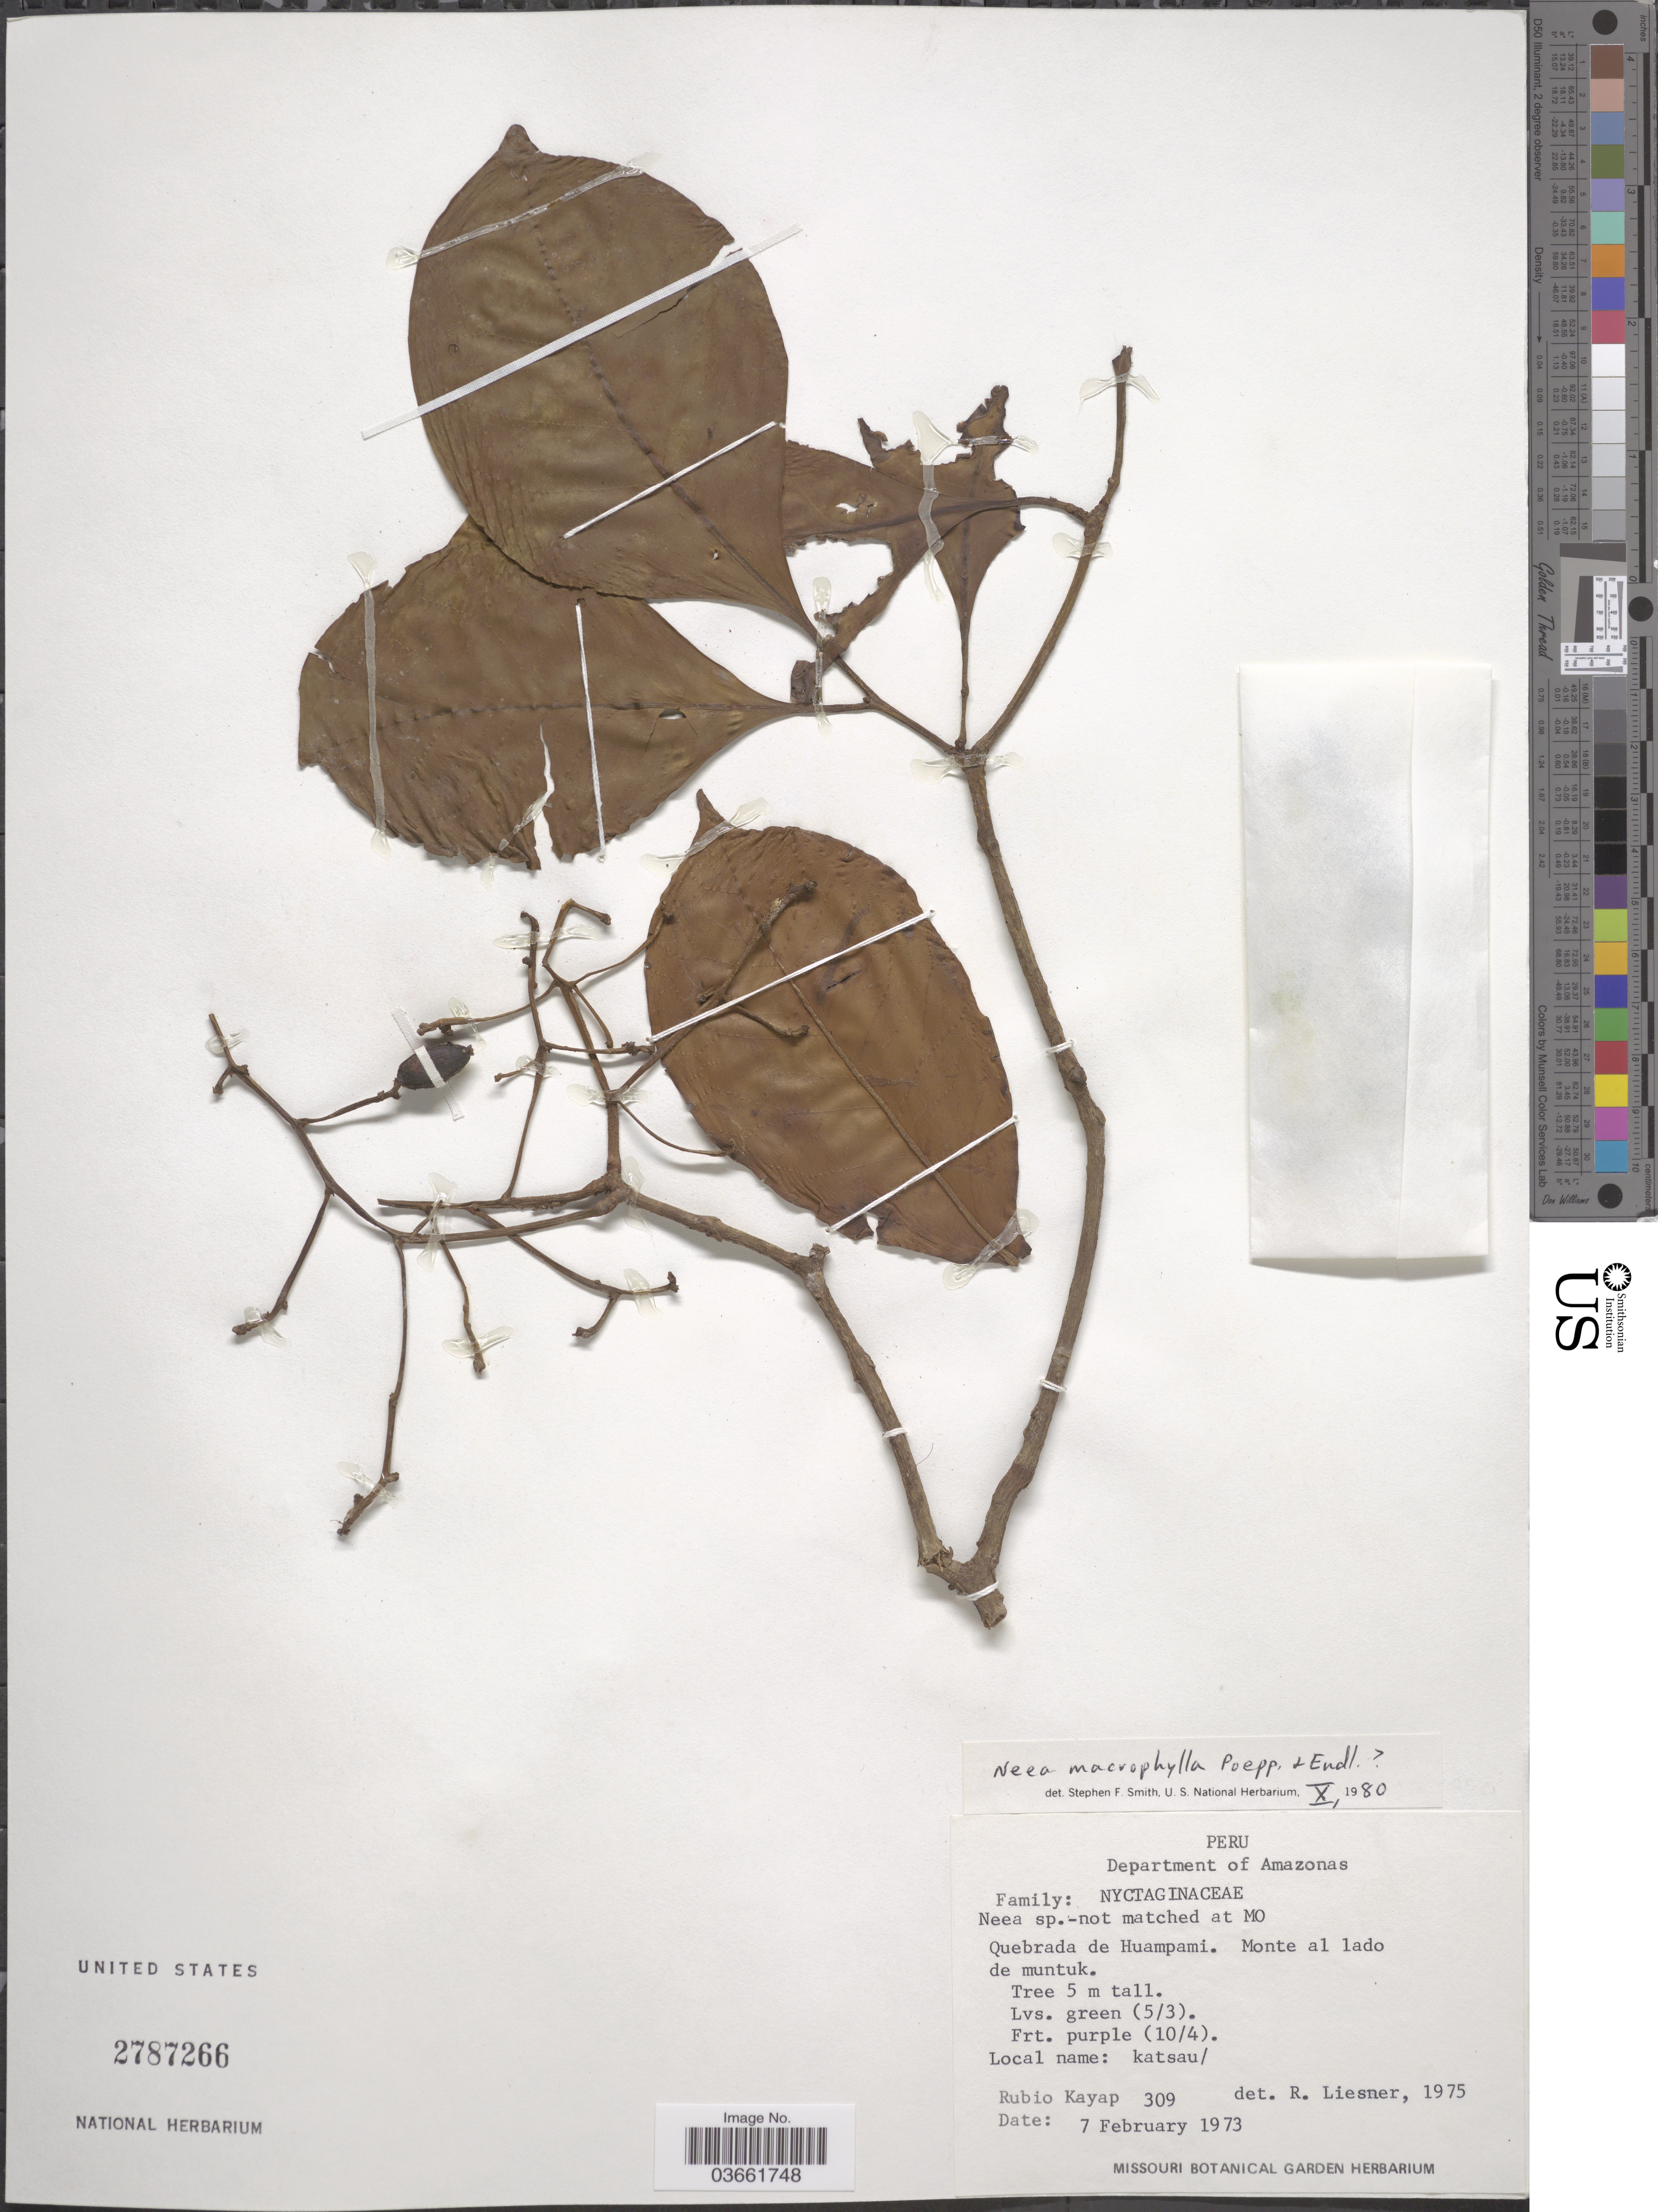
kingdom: Plantae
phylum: Tracheophyta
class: Magnoliopsida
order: Caryophyllales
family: Nyctaginaceae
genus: Neea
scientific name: Neea macrophylla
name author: Britton ex Rusby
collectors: R. Kayap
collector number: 309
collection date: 1973-02-07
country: Peru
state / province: Amazonas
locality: Department of Amazonas. Quebrada de Huampai. Monte al lado de muntuk.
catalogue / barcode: US 2787266